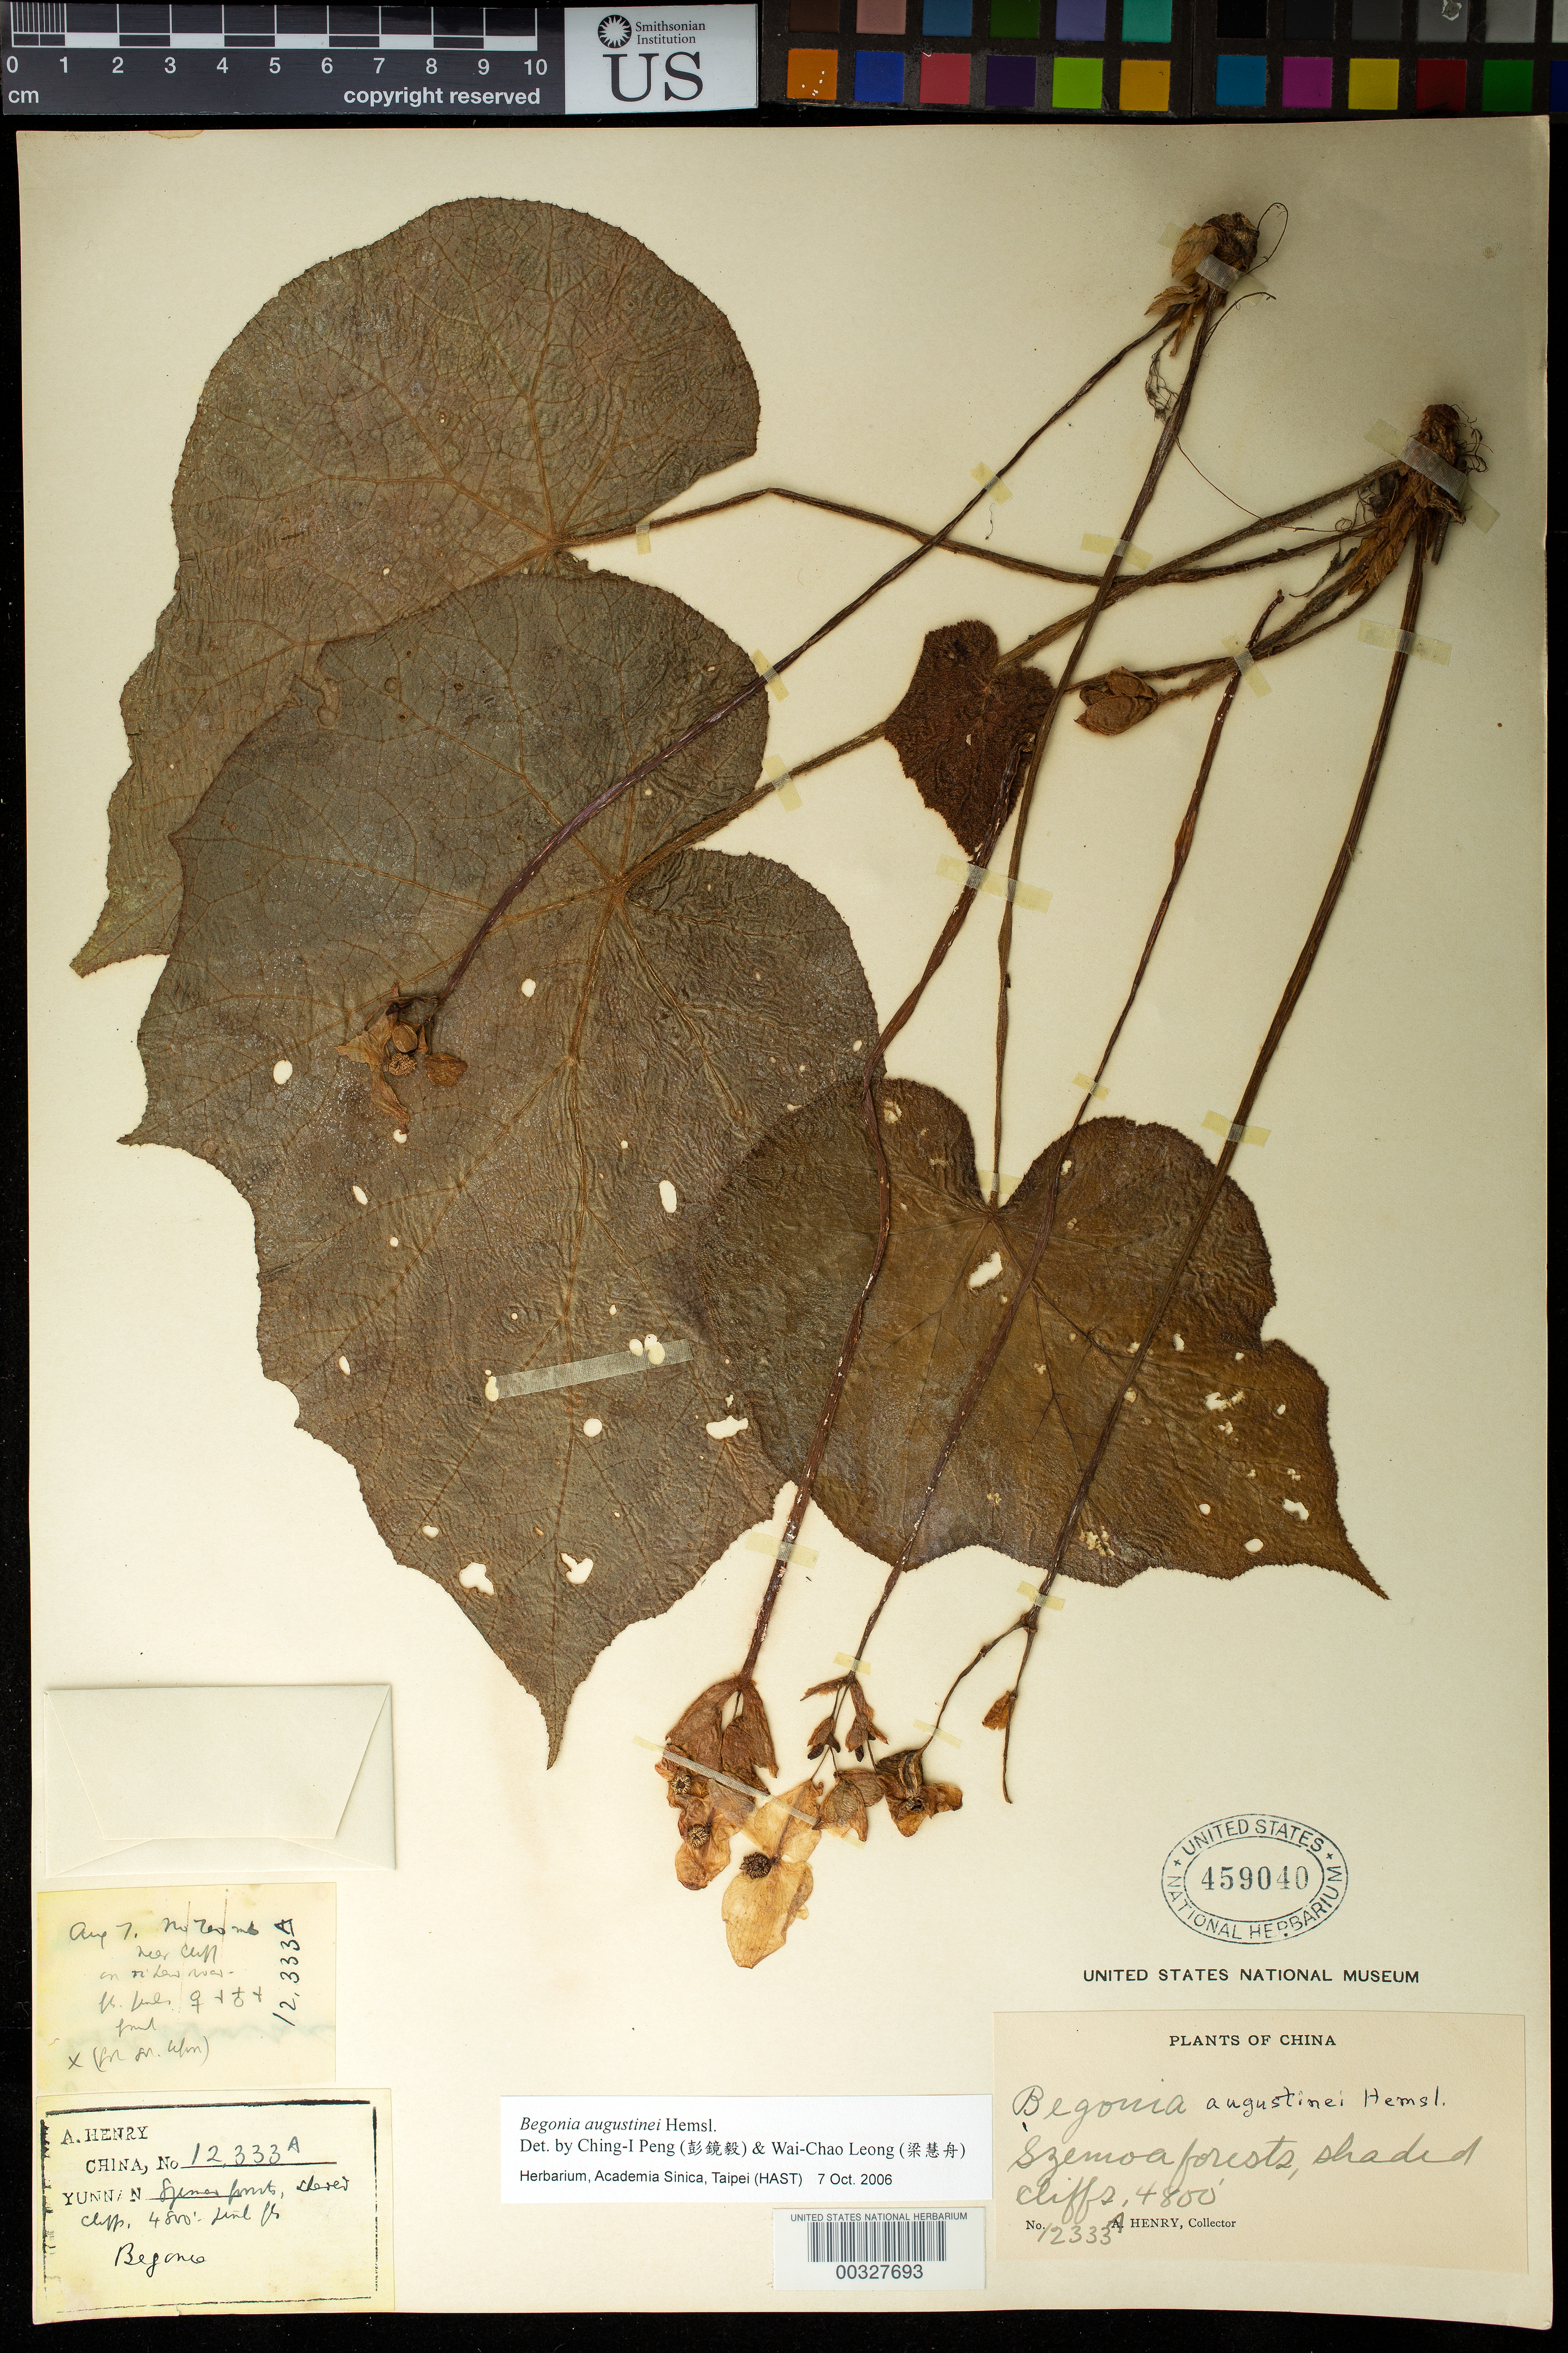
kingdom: Plantae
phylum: Tracheophyta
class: Magnoliopsida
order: Cucurbitales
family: Begoniaceae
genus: Begonia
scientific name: Begonia augustinei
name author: Hemsl.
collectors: A. Henry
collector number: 12333 A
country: China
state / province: Yunnan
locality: Szemoa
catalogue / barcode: US 459040